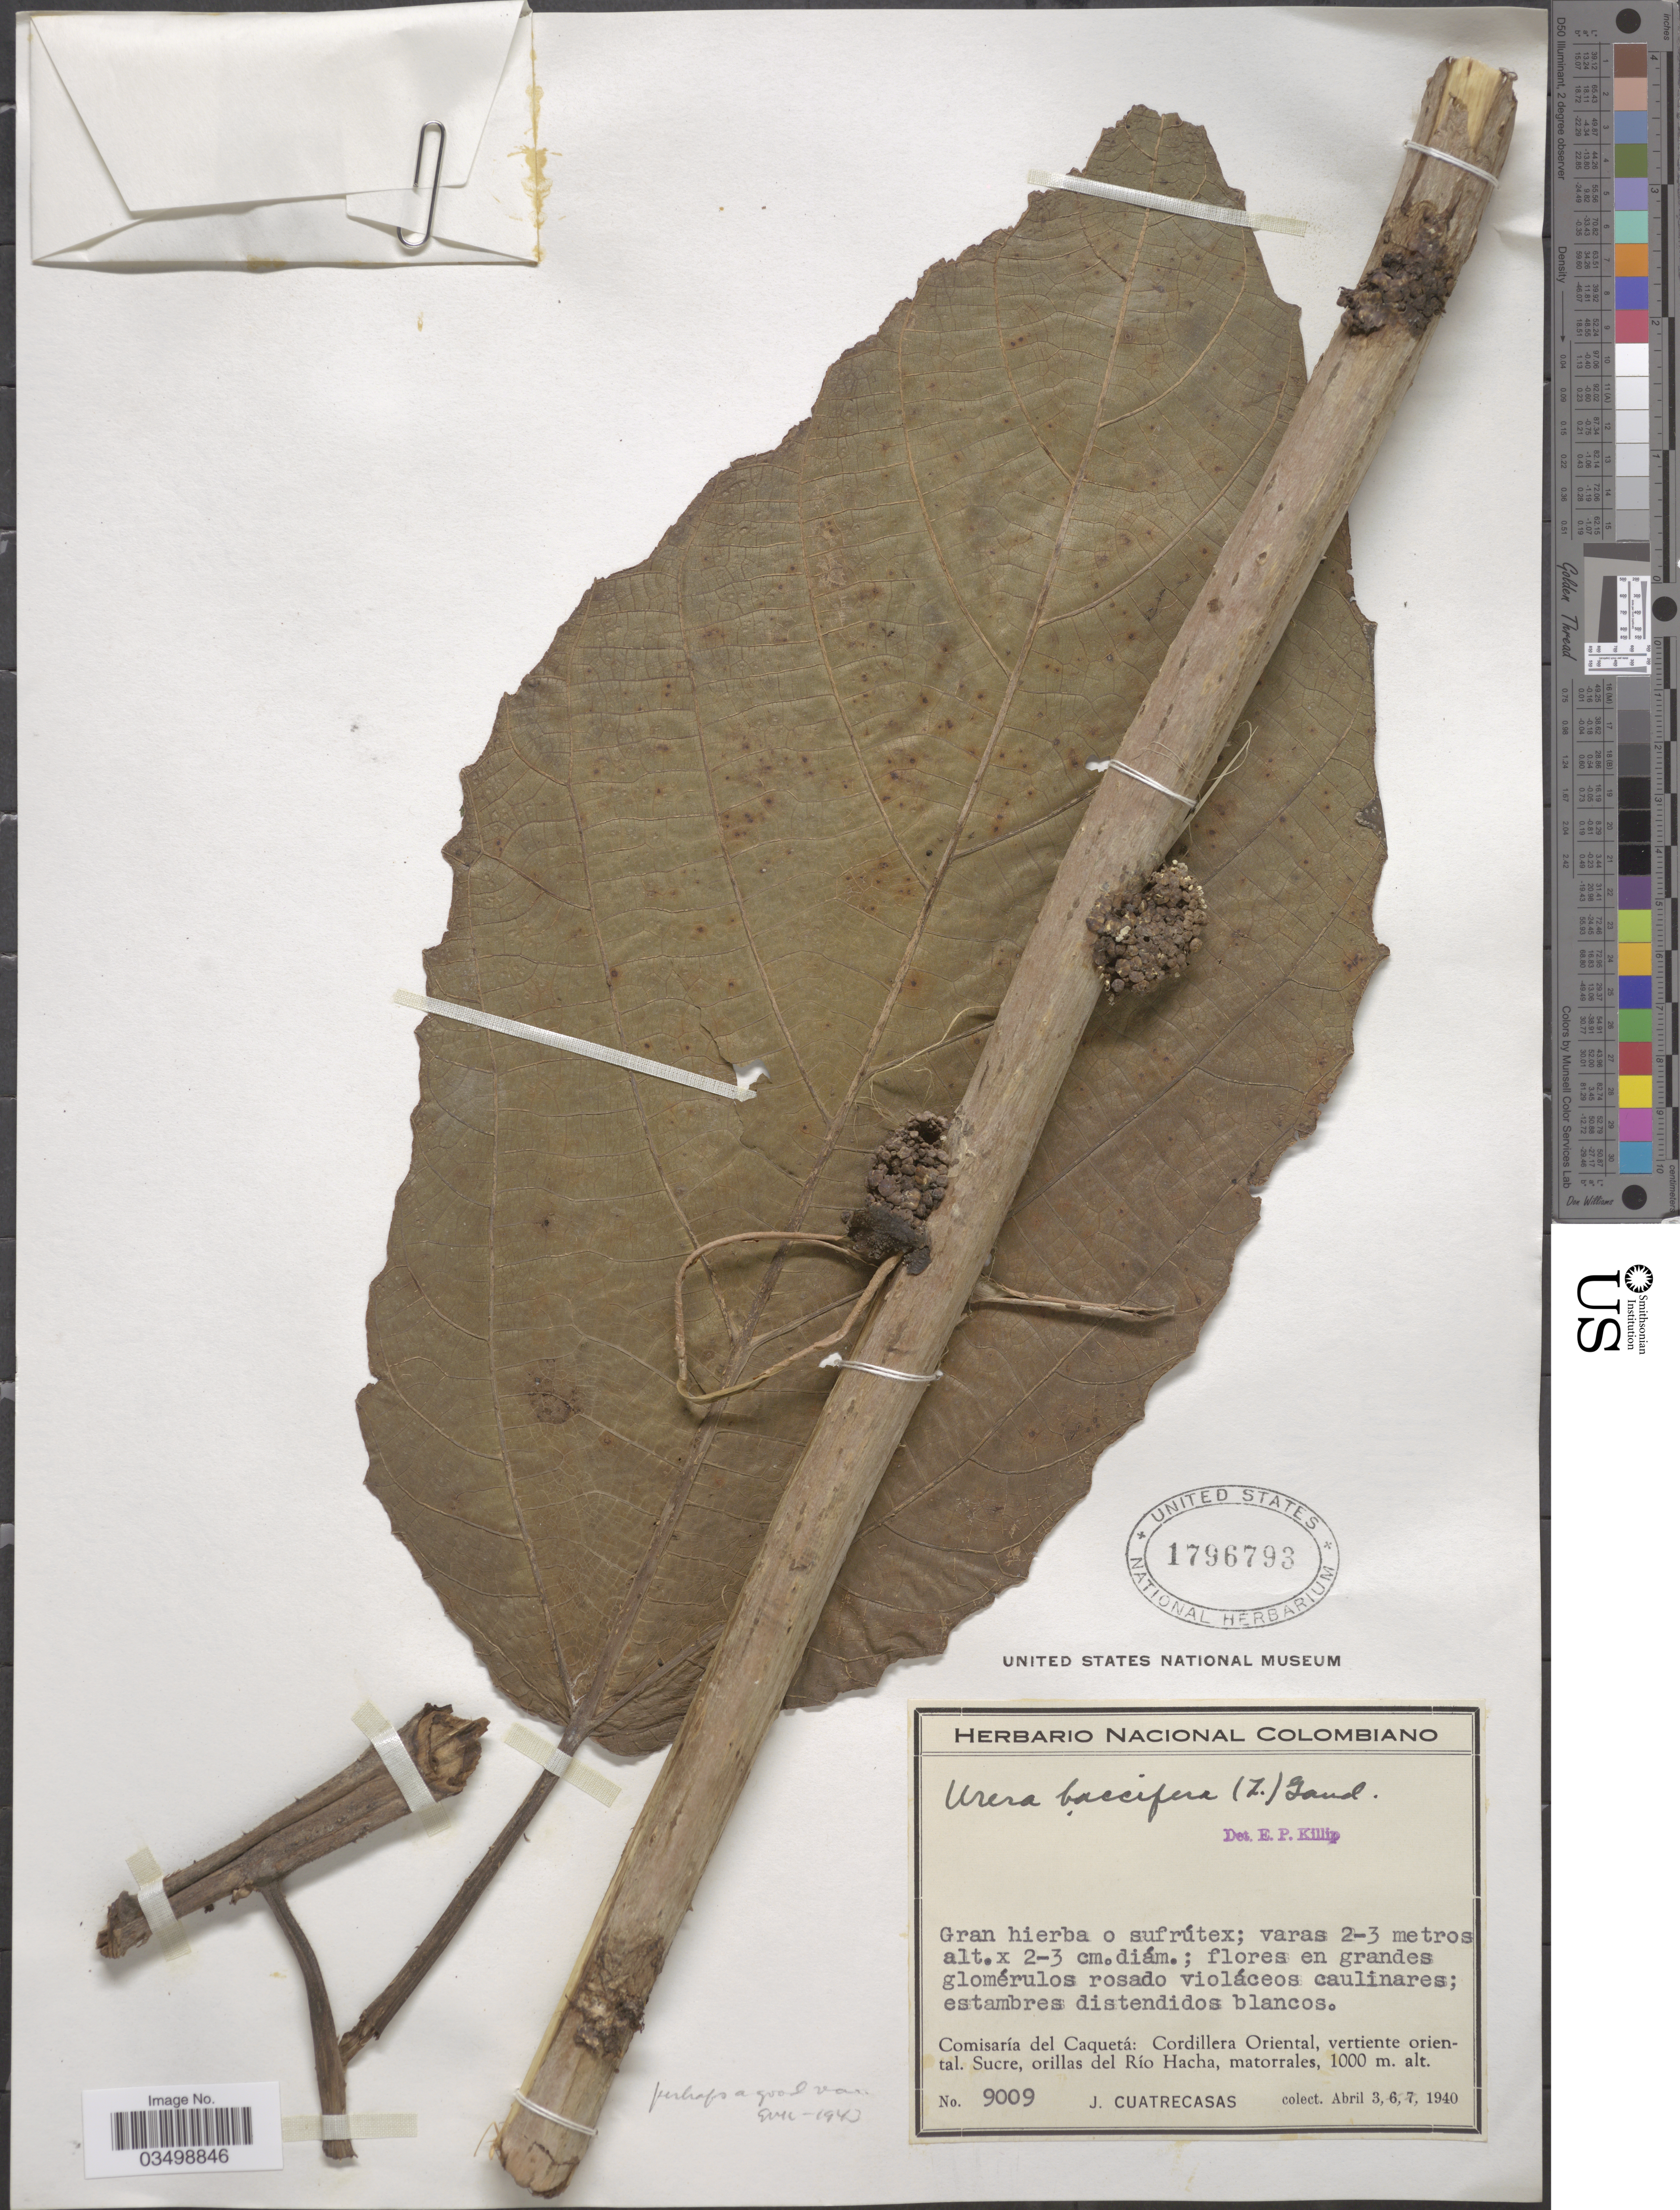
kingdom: Plantae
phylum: Tracheophyta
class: Magnoliopsida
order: Rosales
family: Urticaceae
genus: Urera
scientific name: Urera baccifera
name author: (L.) Gaudich. ex Wedd.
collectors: J. Cuatrecasas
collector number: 9009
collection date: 1940-04-03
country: Colombia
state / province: Caquetá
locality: Comisaría del Caquetá: Cordillera Oriental, vertiente oriental. Sucre, orillas del Río Hacha, matorrales.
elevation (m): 1000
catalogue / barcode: US 1796793